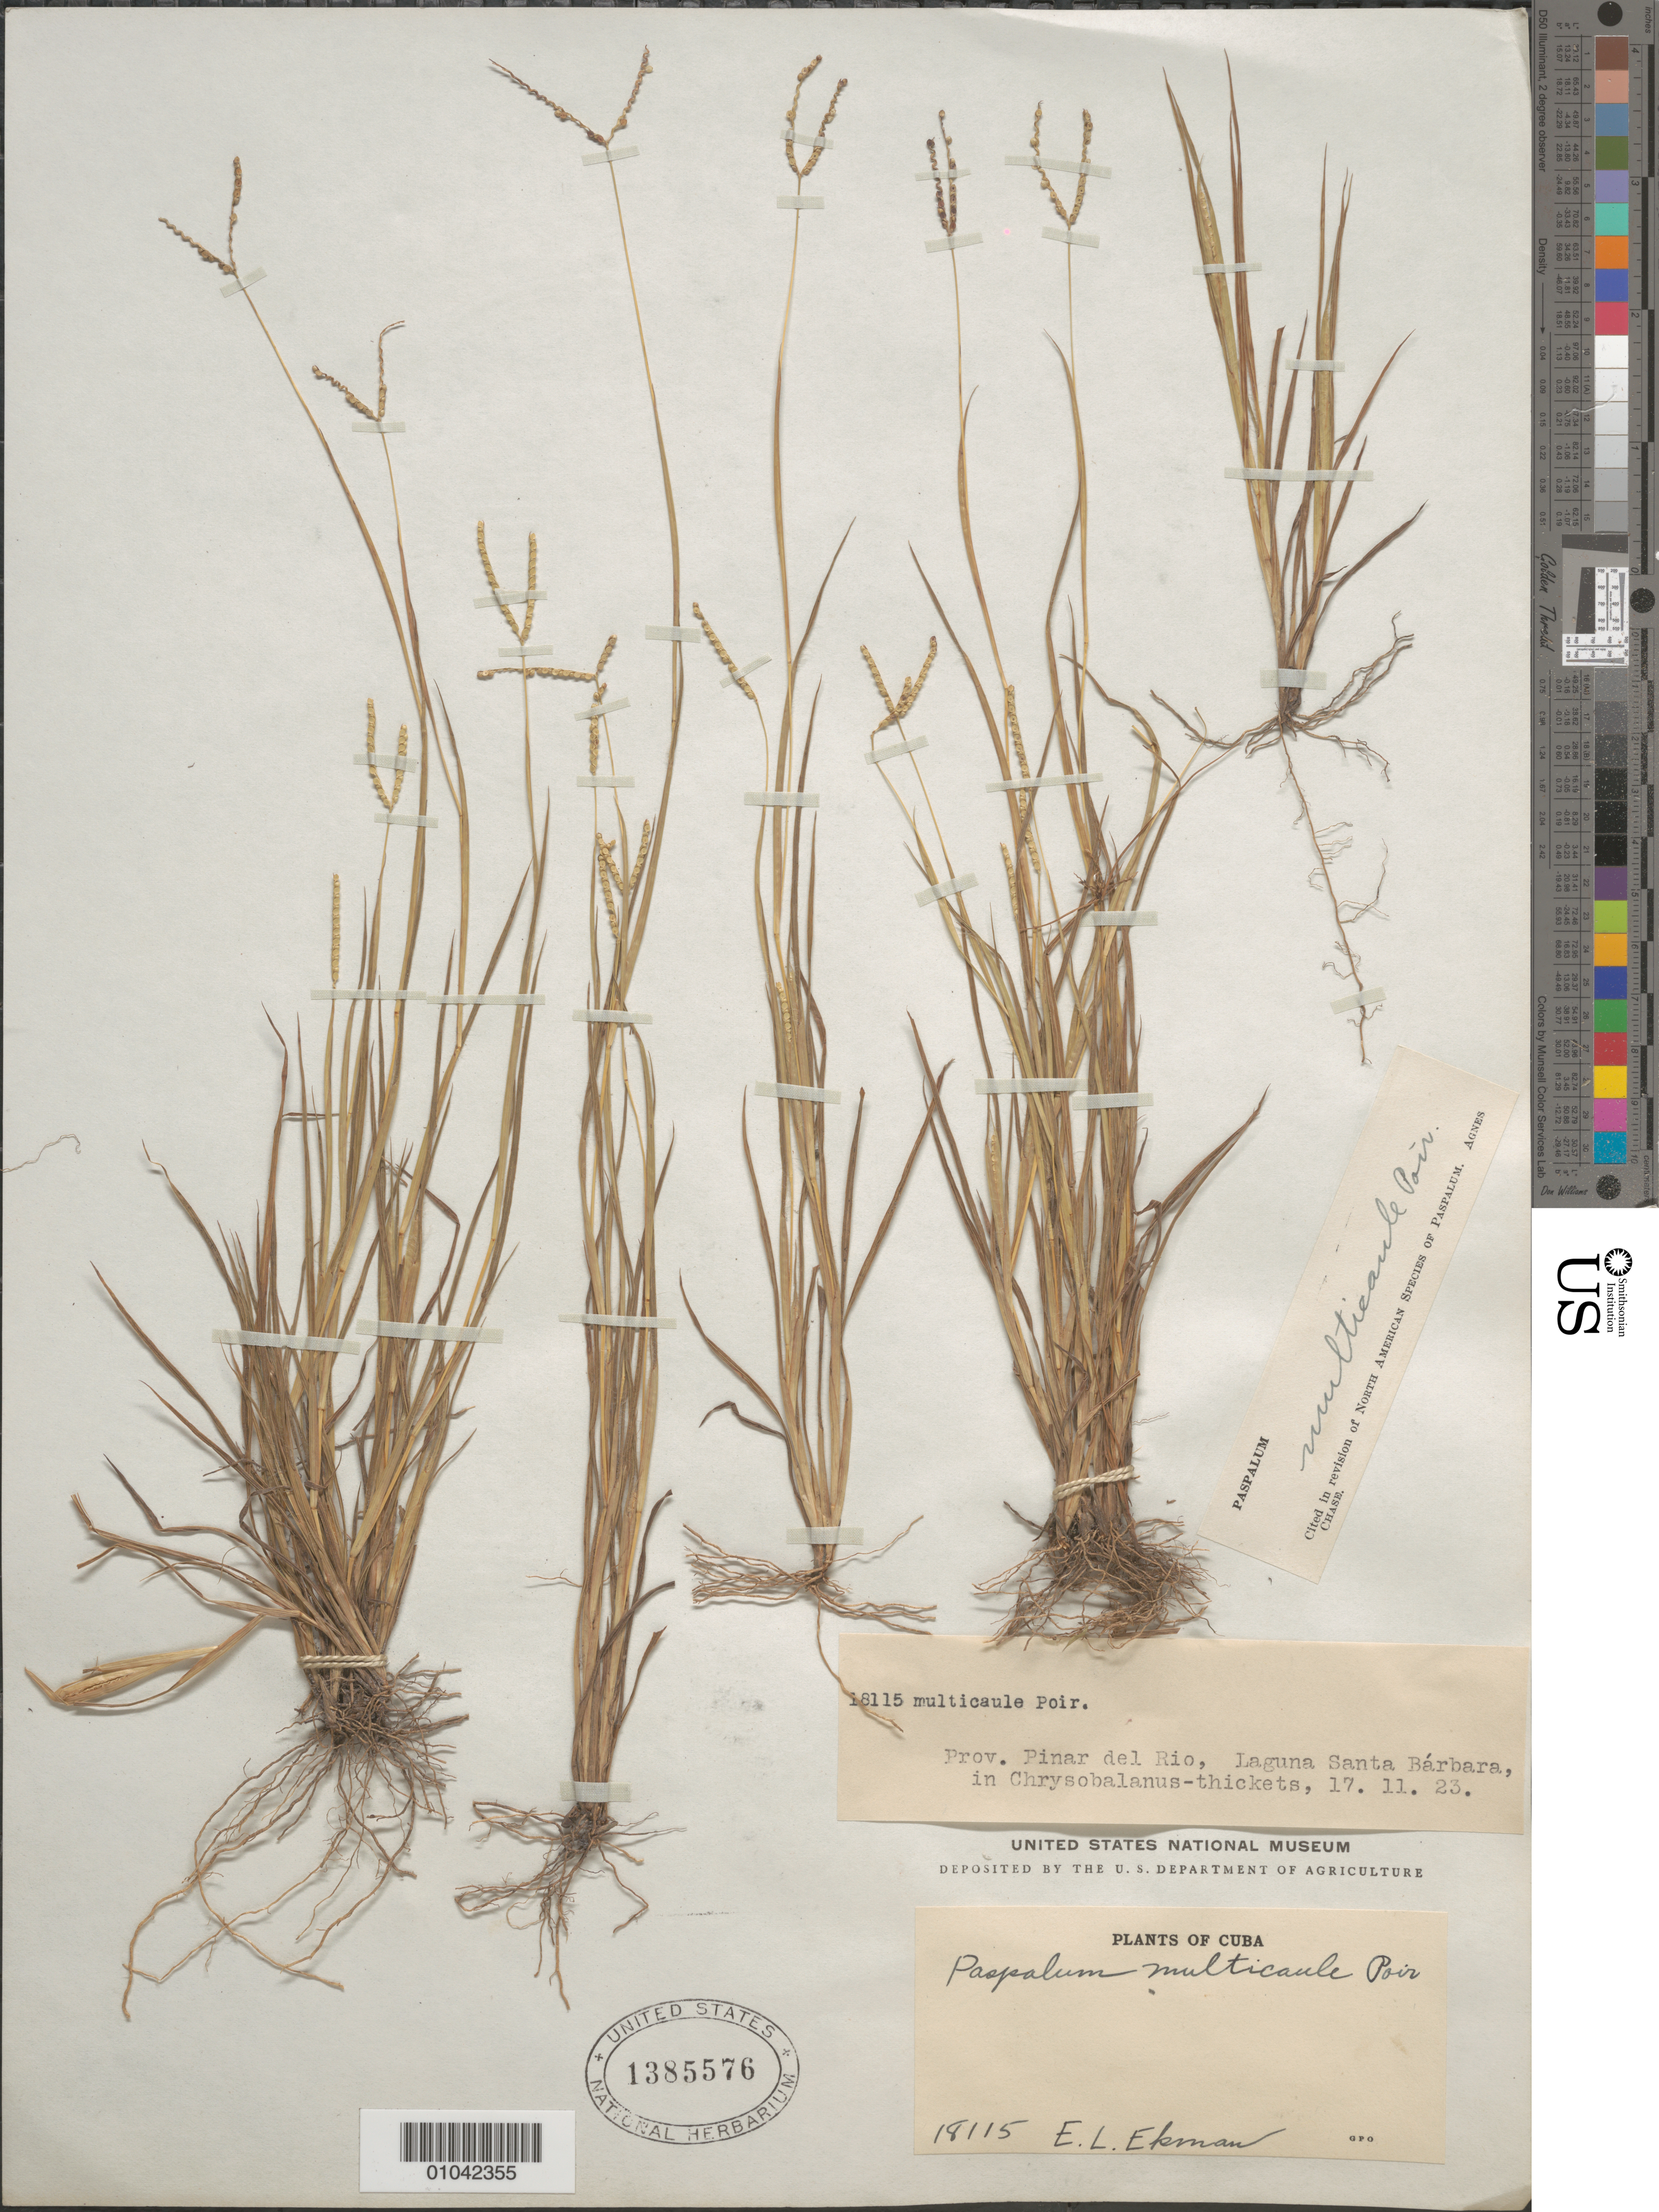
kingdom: Plantae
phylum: Tracheophyta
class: Liliopsida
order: Poales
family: Poaceae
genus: Paspalum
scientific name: Paspalum multicaule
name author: Poir.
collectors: E. L. Ekman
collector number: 18115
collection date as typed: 17 Nov 1923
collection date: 1923-11-17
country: Cuba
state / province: Pinar del Rio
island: Cuba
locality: Laguna Santa Barbara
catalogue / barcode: US 1385576